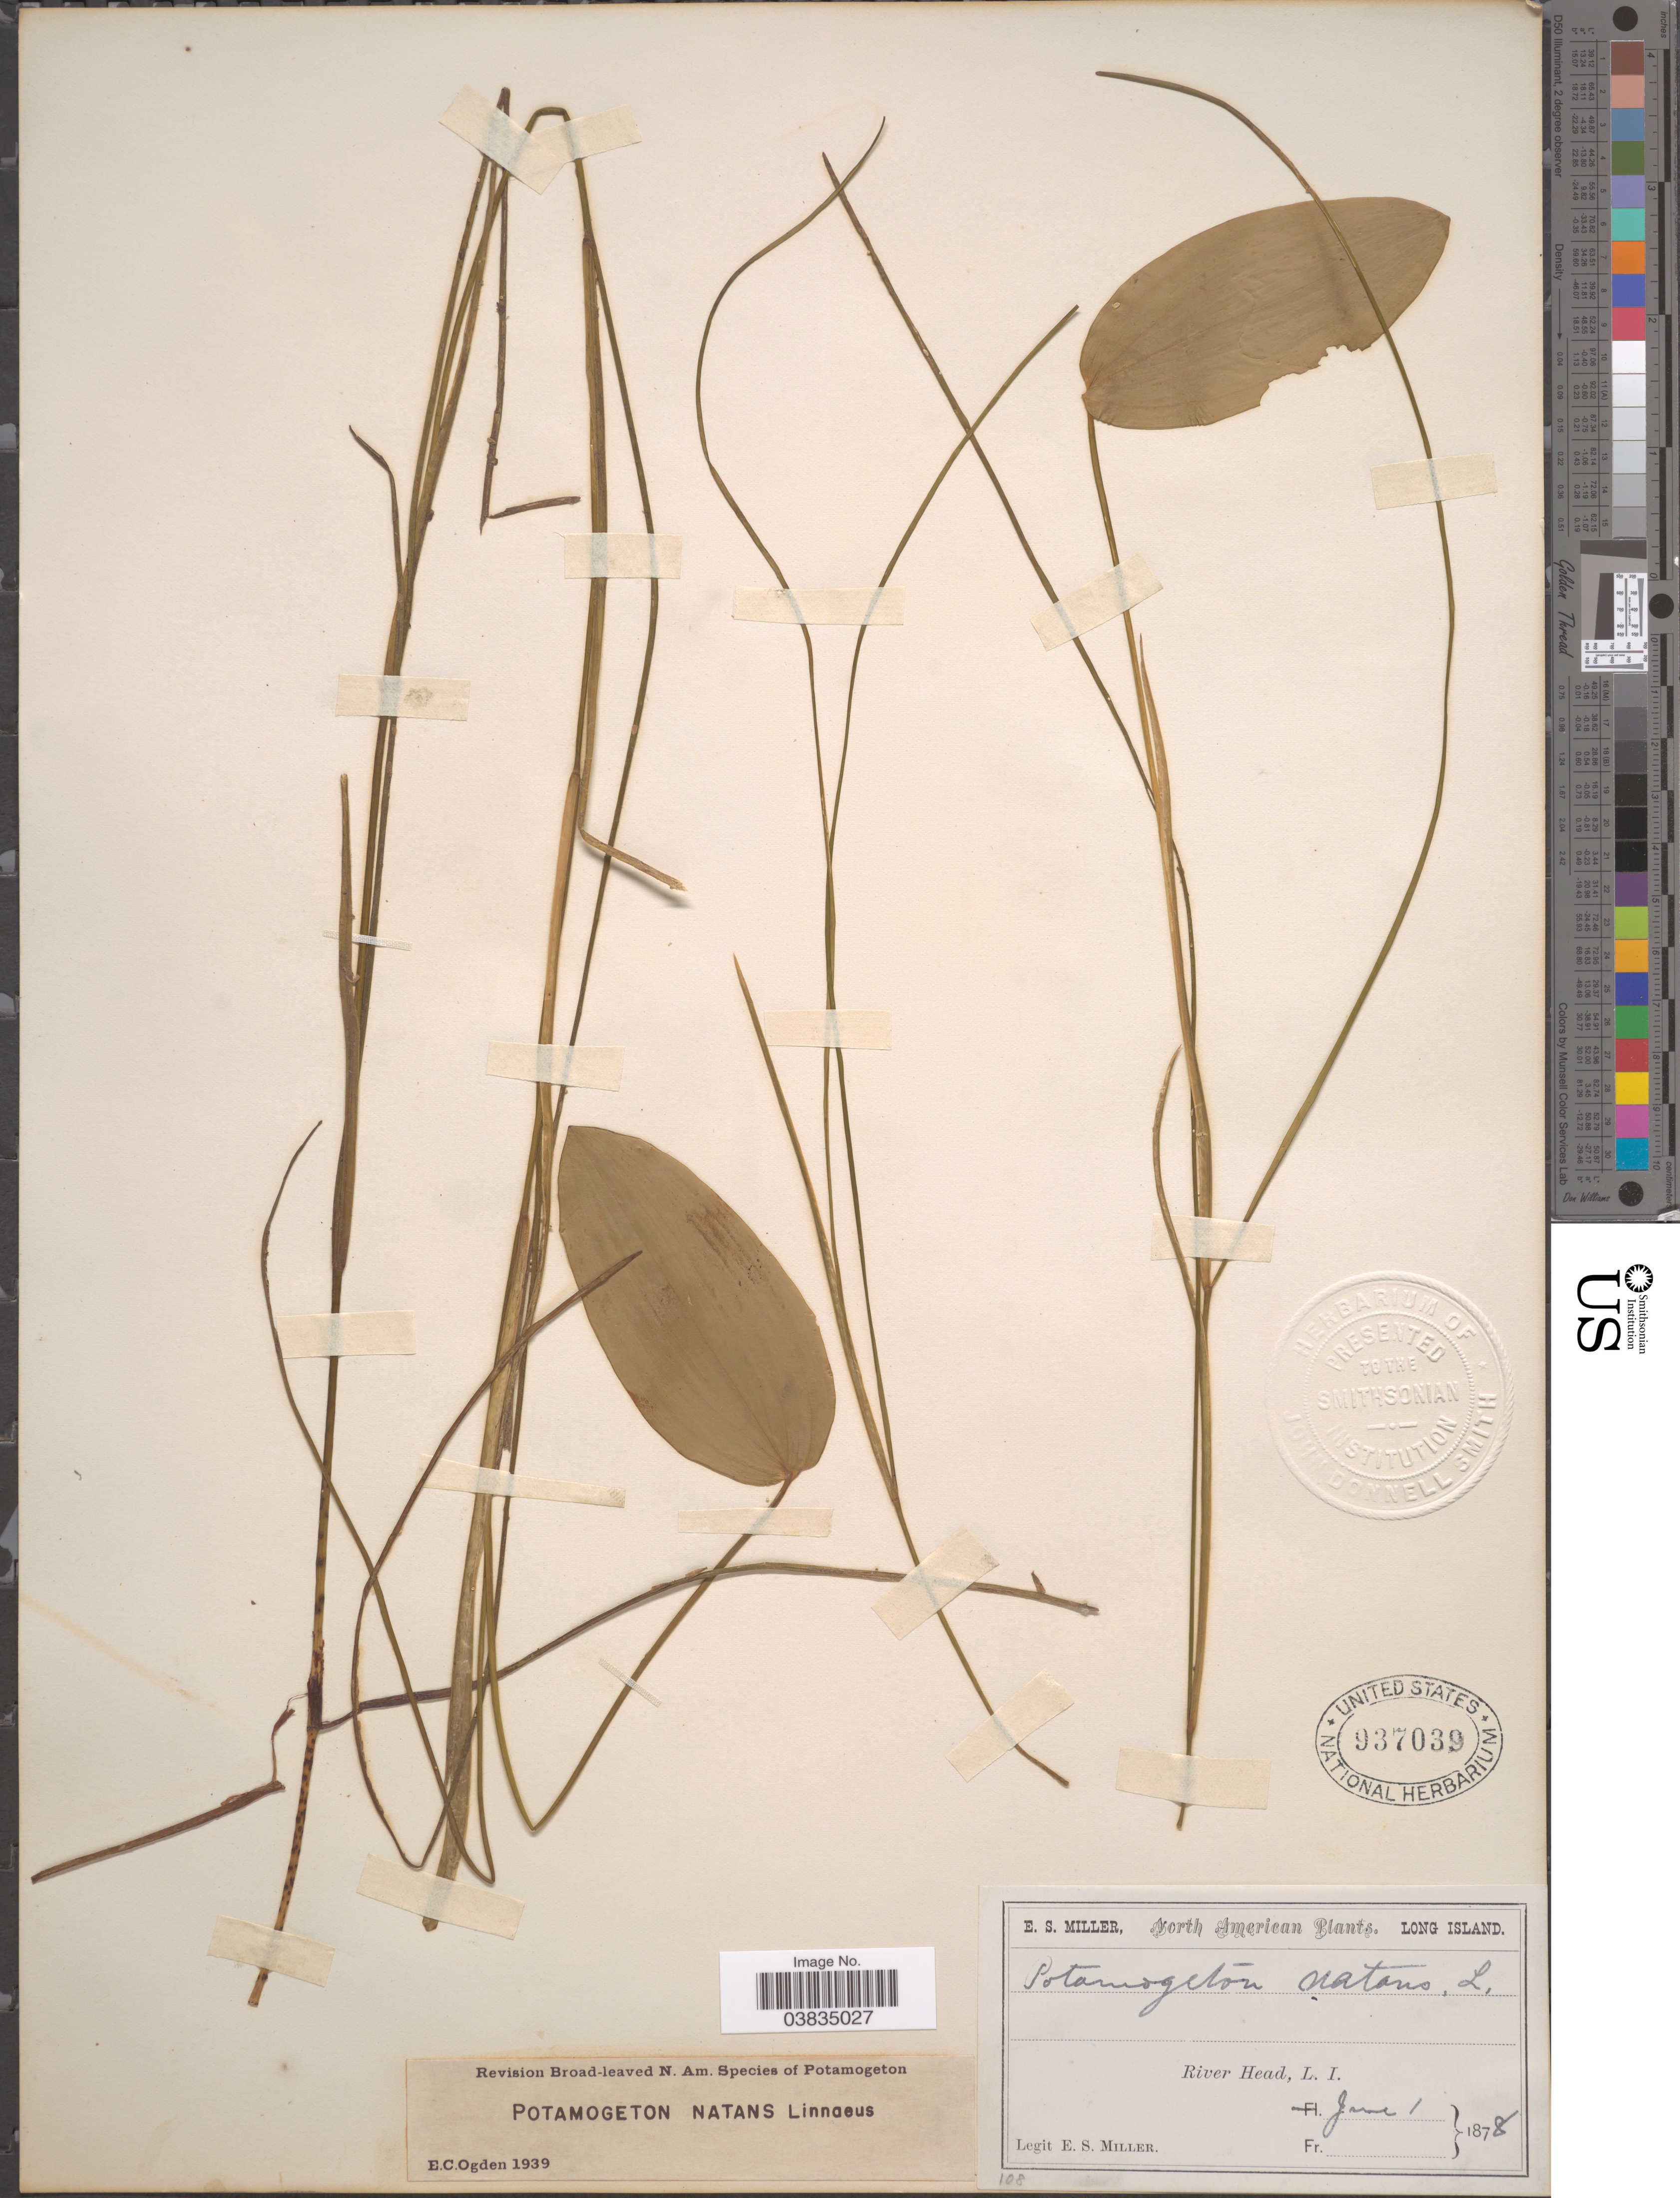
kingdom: Plantae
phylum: Tracheophyta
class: Liliopsida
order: Alismatales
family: Potamogetonaceae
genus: Potamogeton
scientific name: Potamogeton natans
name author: L.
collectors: E. S. Miller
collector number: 108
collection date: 1878-06-01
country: United States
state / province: New York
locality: River Head, L. I.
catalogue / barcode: US 937039